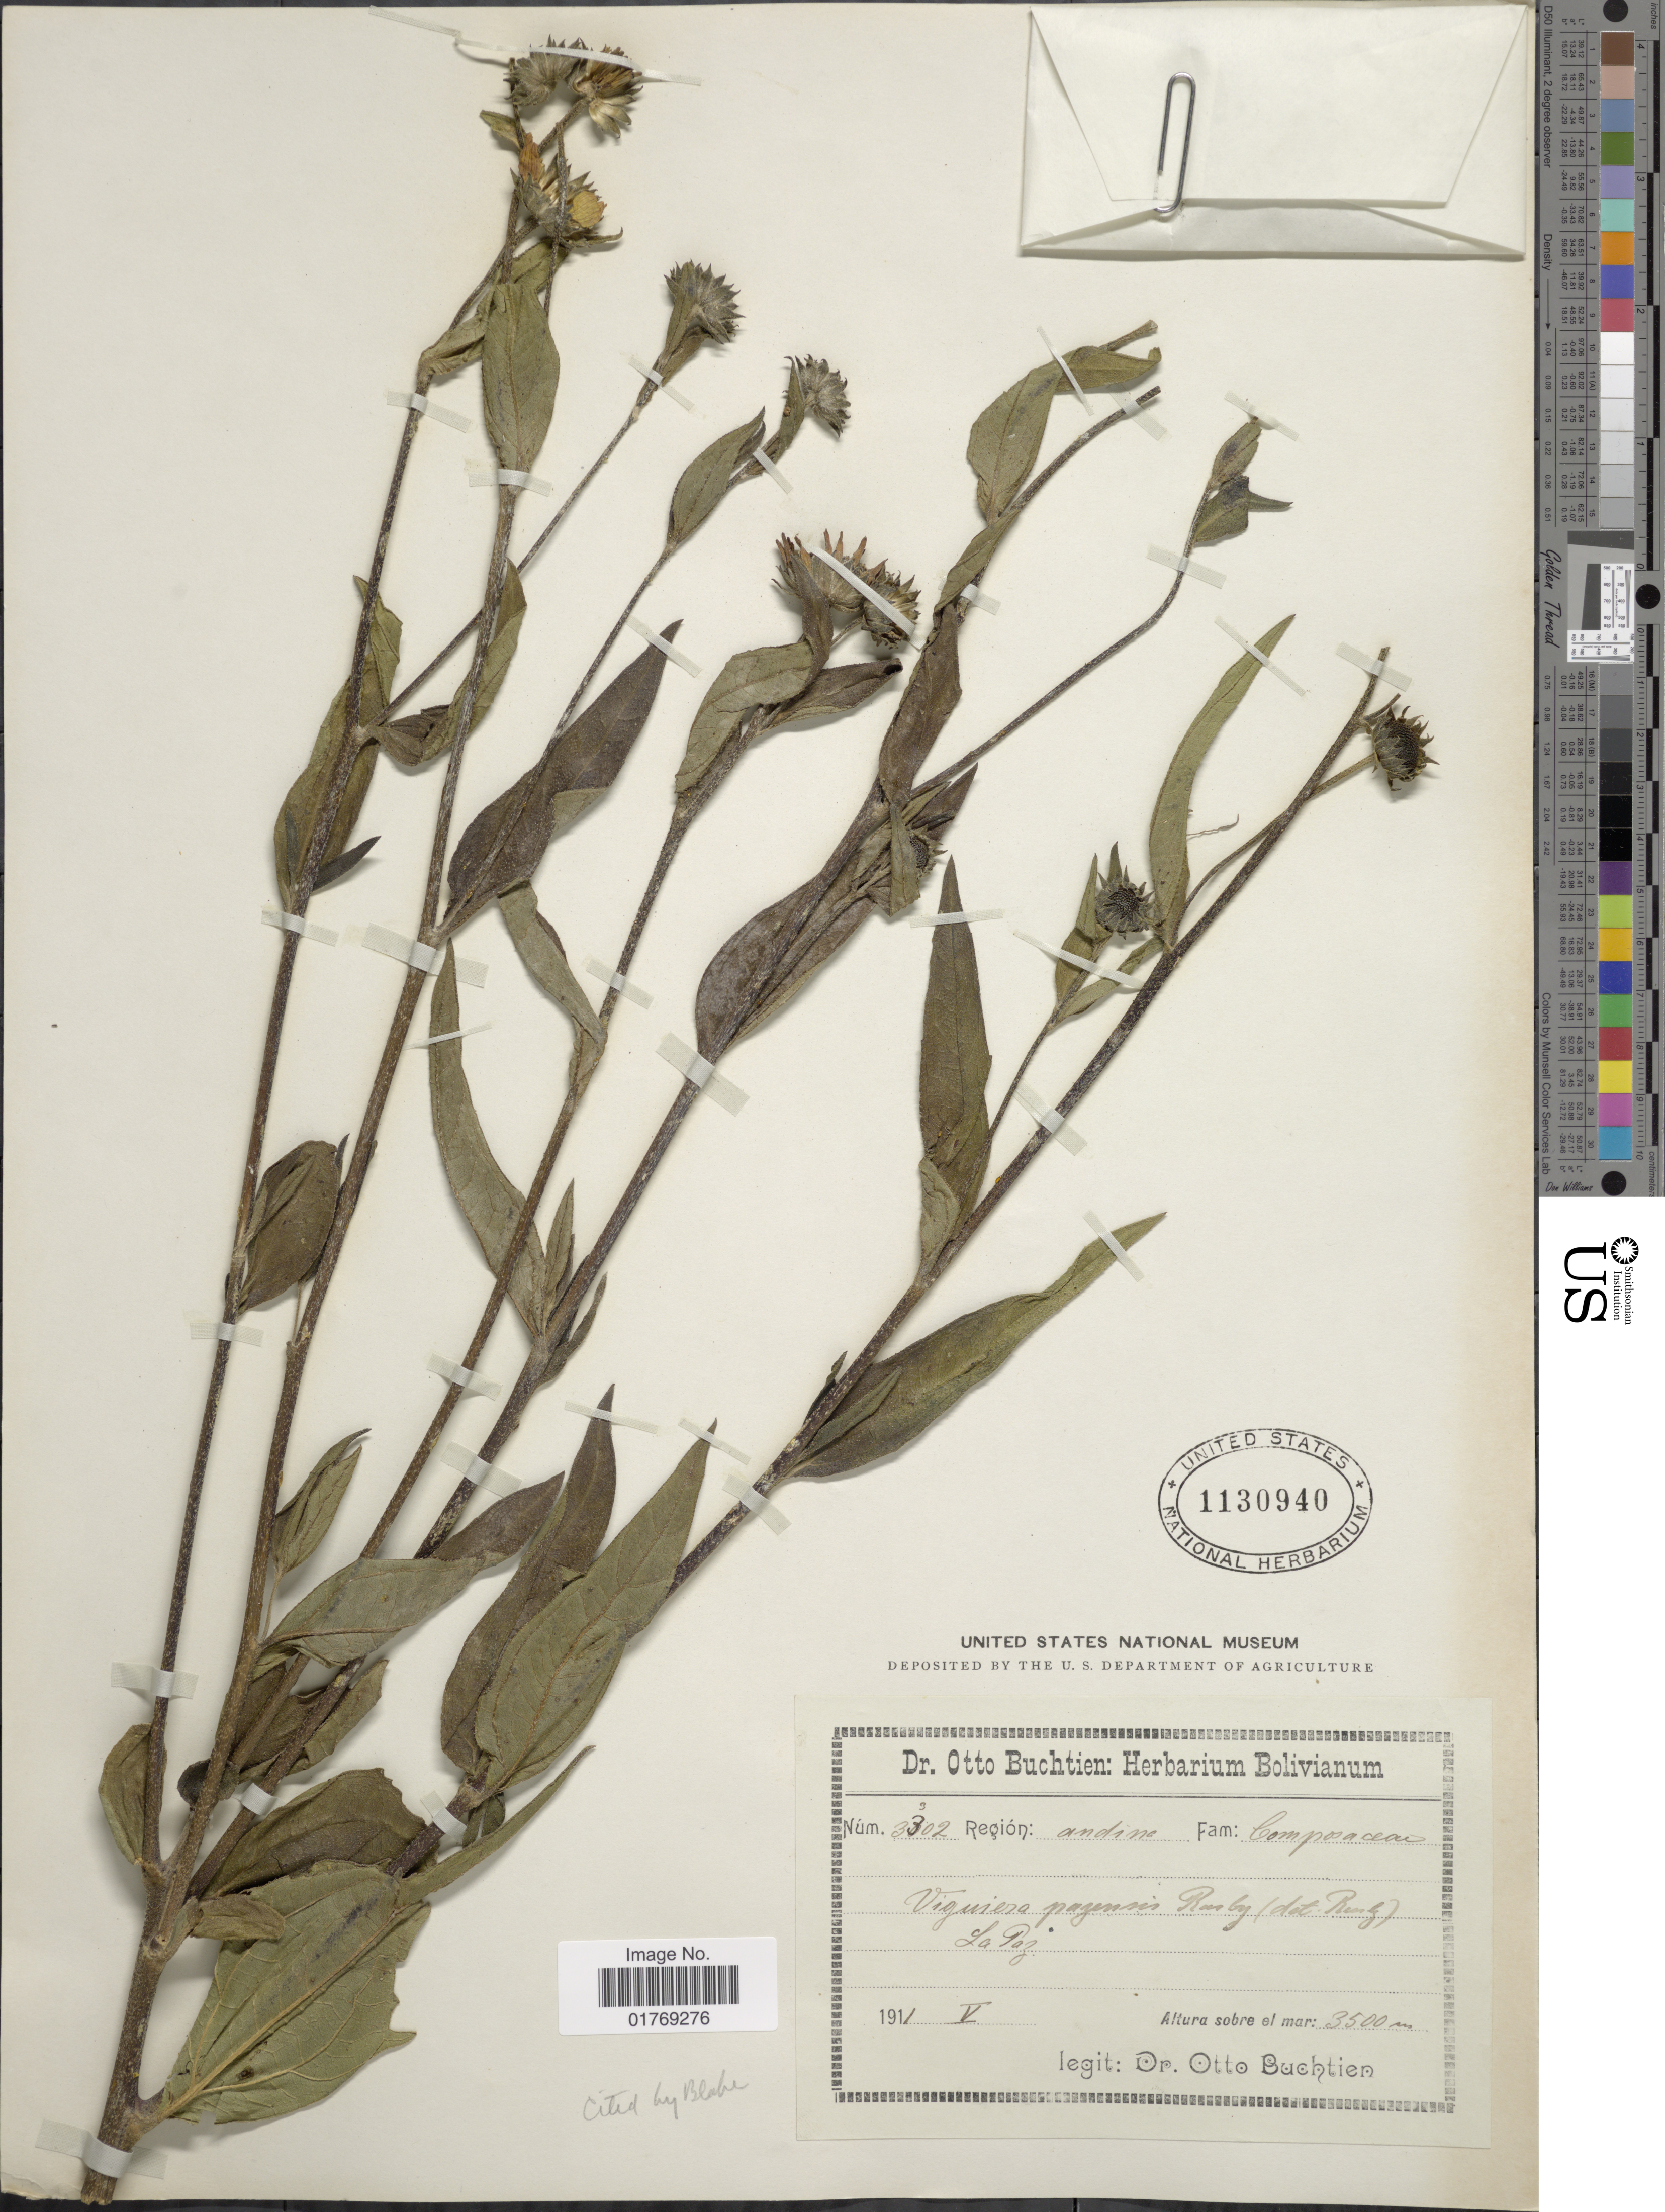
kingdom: Plantae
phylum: Tracheophyta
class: Magnoliopsida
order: Asterales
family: Asteraceae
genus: Viguiera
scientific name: Viguiera sp.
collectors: O. Buchtien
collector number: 3302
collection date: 1911-05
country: Bolivia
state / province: La Paz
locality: Región: andina. La Paz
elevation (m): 3500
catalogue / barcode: US 1130940